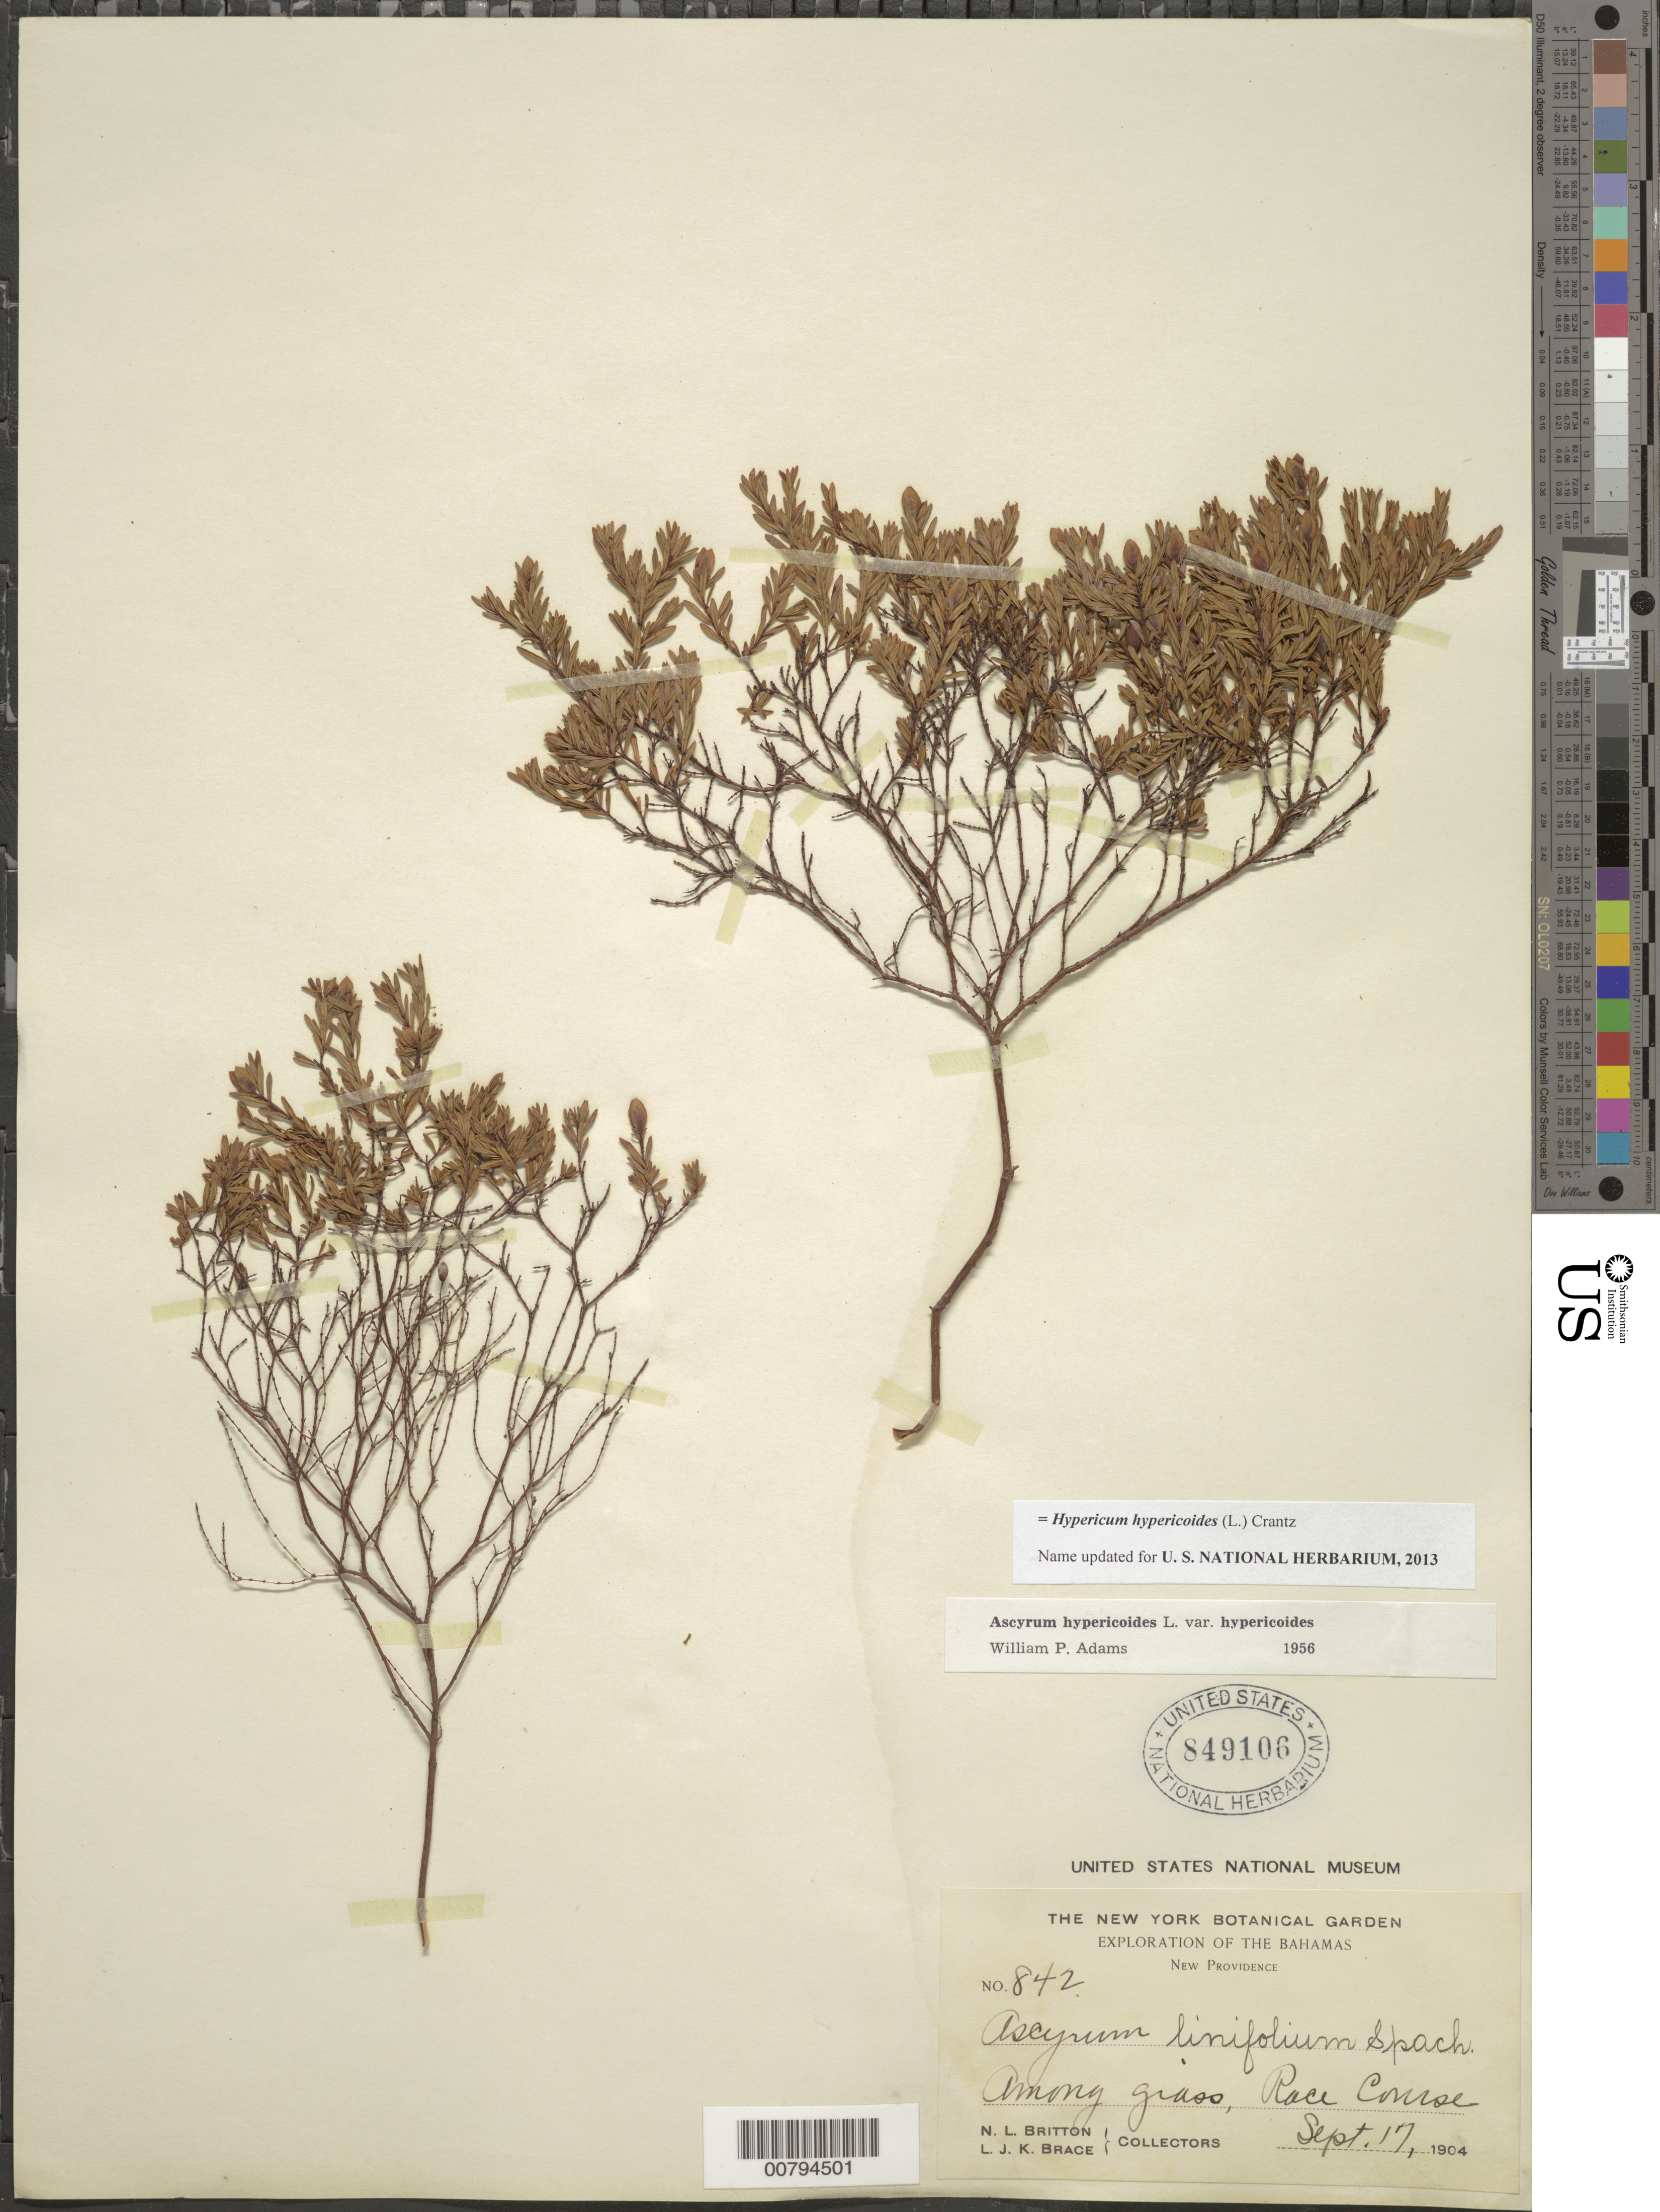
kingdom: Plantae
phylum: Tracheophyta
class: Magnoliopsida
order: Malpighiales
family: Hypericaceae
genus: Hypericum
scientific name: Hypericum hypericoides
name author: (L.) Crantz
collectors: N. Britton & L. J. K. Brace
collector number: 842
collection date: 1904-09-17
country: Bahamas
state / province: New Providence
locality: Among grass, Race Course.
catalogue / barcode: US 849106